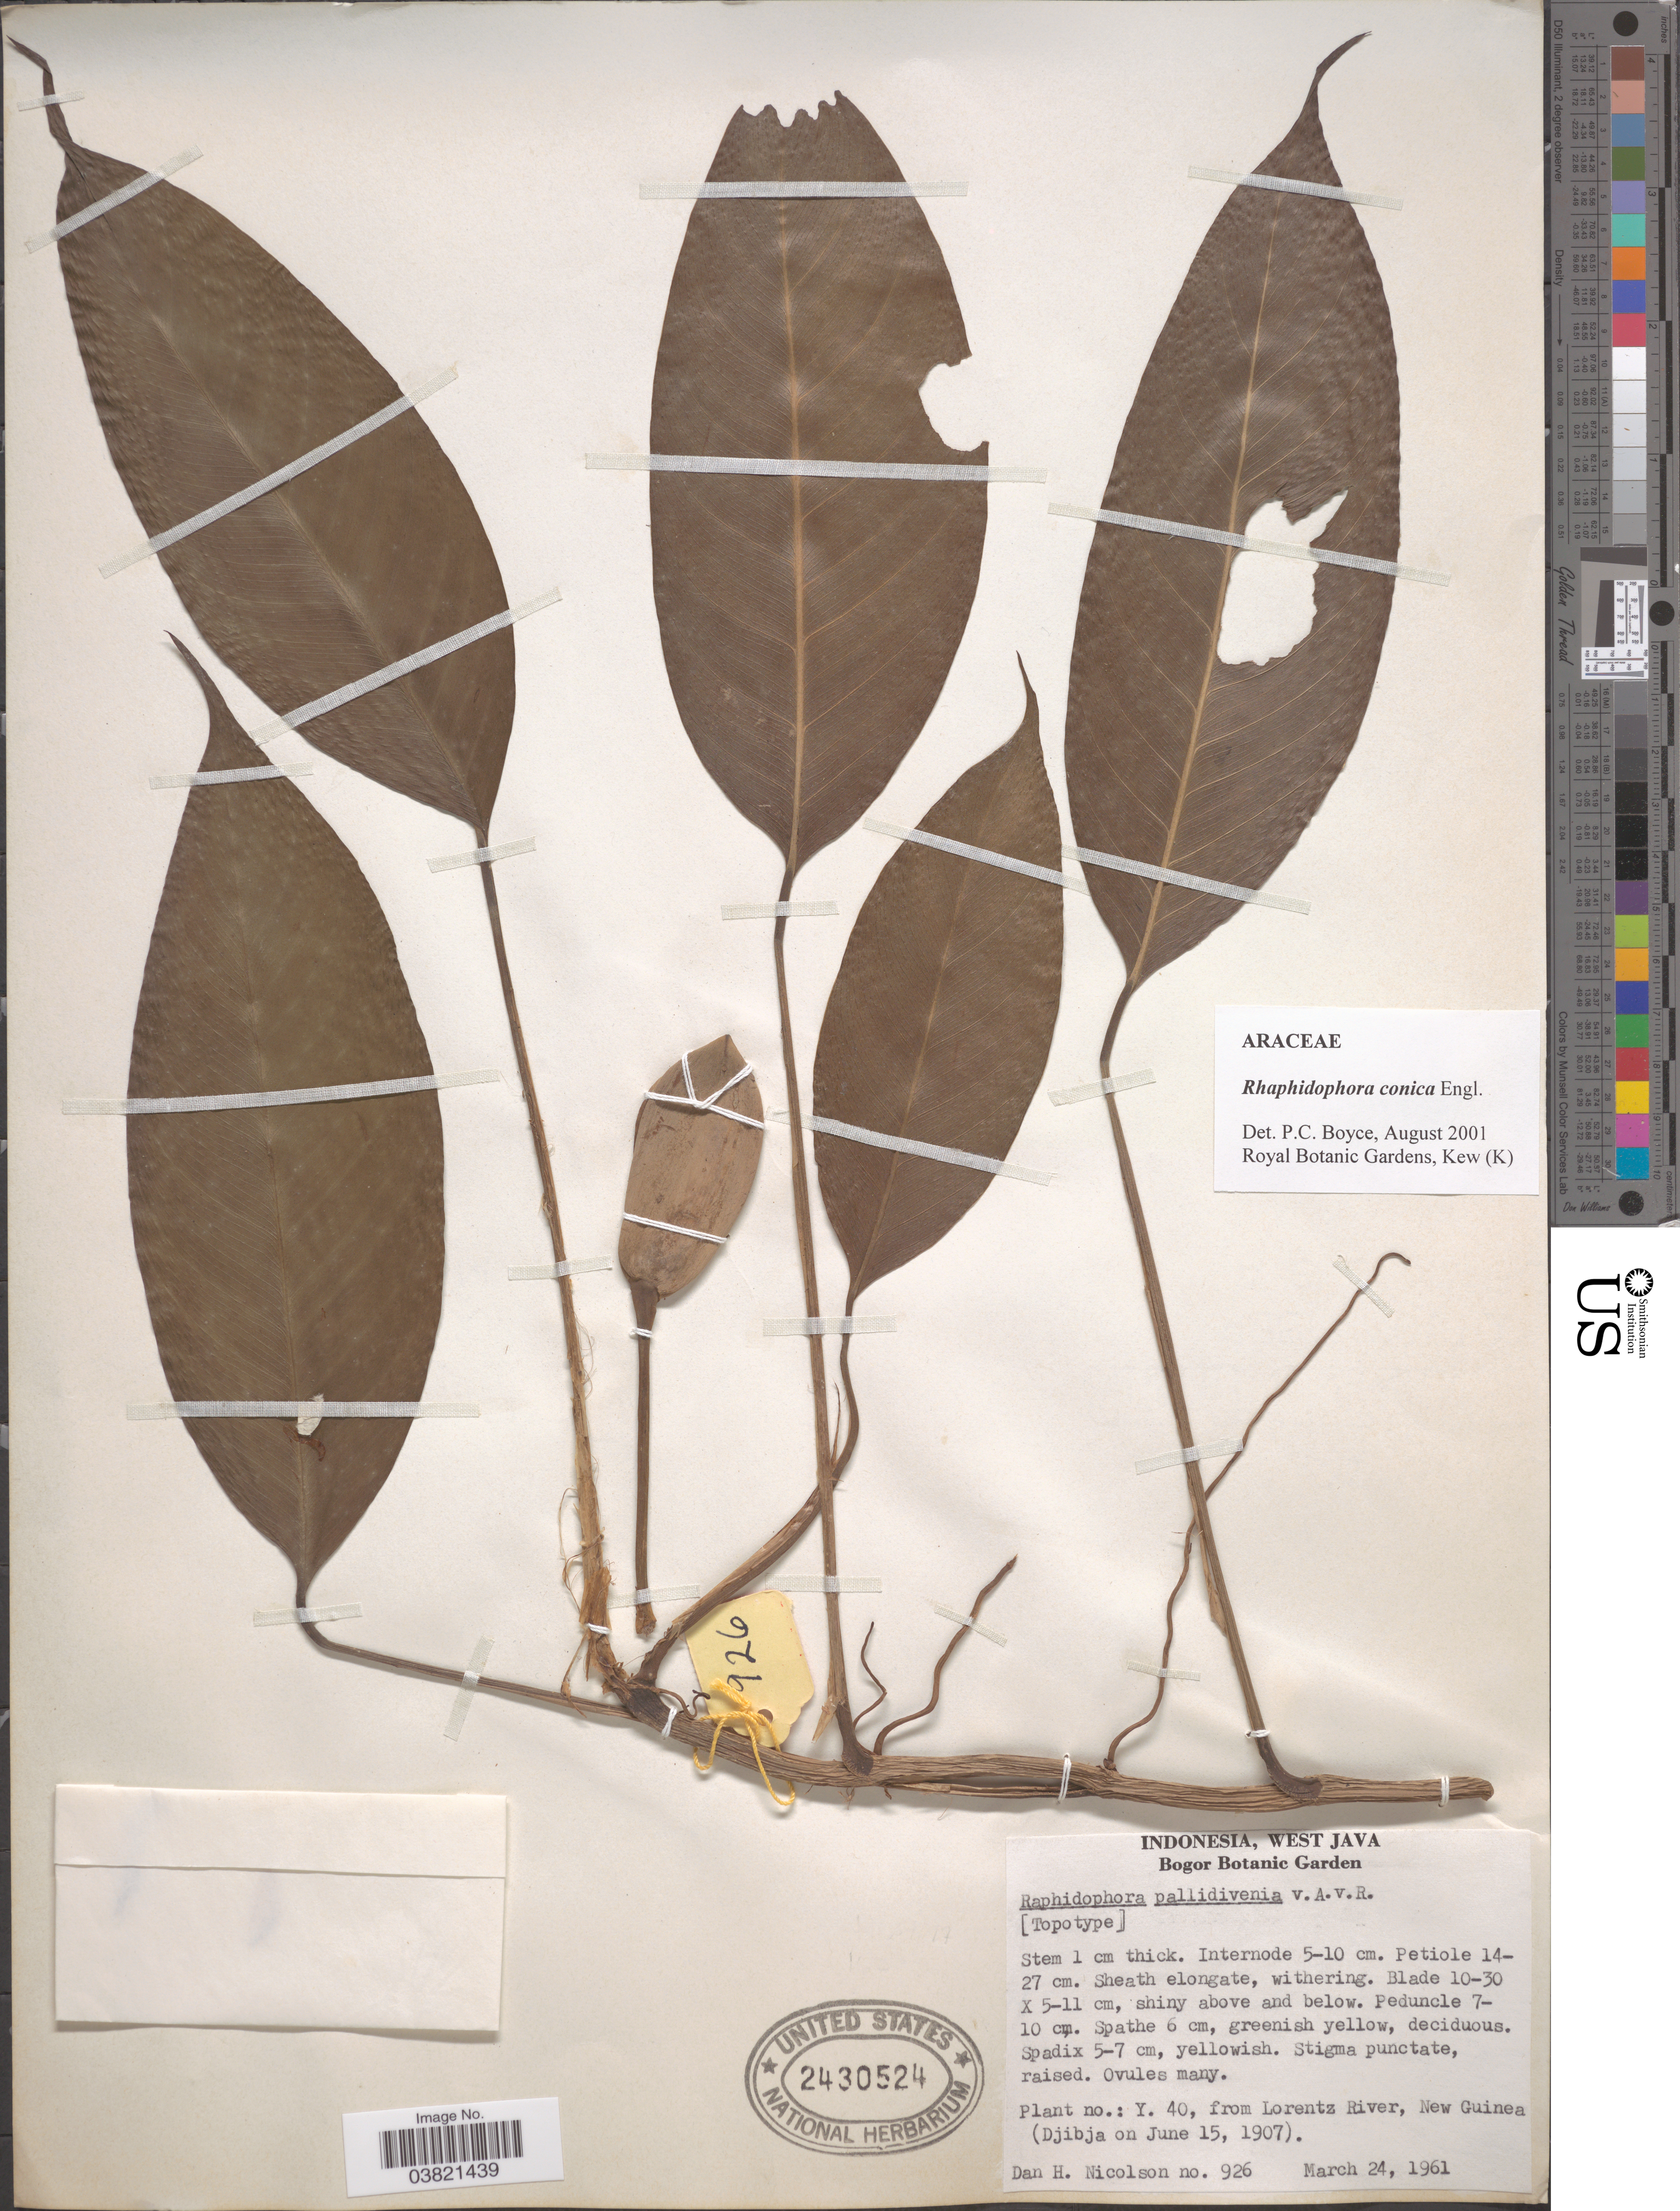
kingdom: Plantae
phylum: Tracheophyta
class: Liliopsida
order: Alismatales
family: Araceae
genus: Rhaphidophora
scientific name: Rhaphidophora conica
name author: Engl.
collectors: D. H. Nicolson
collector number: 926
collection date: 1961-03-24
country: Indonesia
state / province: Java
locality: West Java. Bogor Botanic Garden.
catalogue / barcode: US 2430524